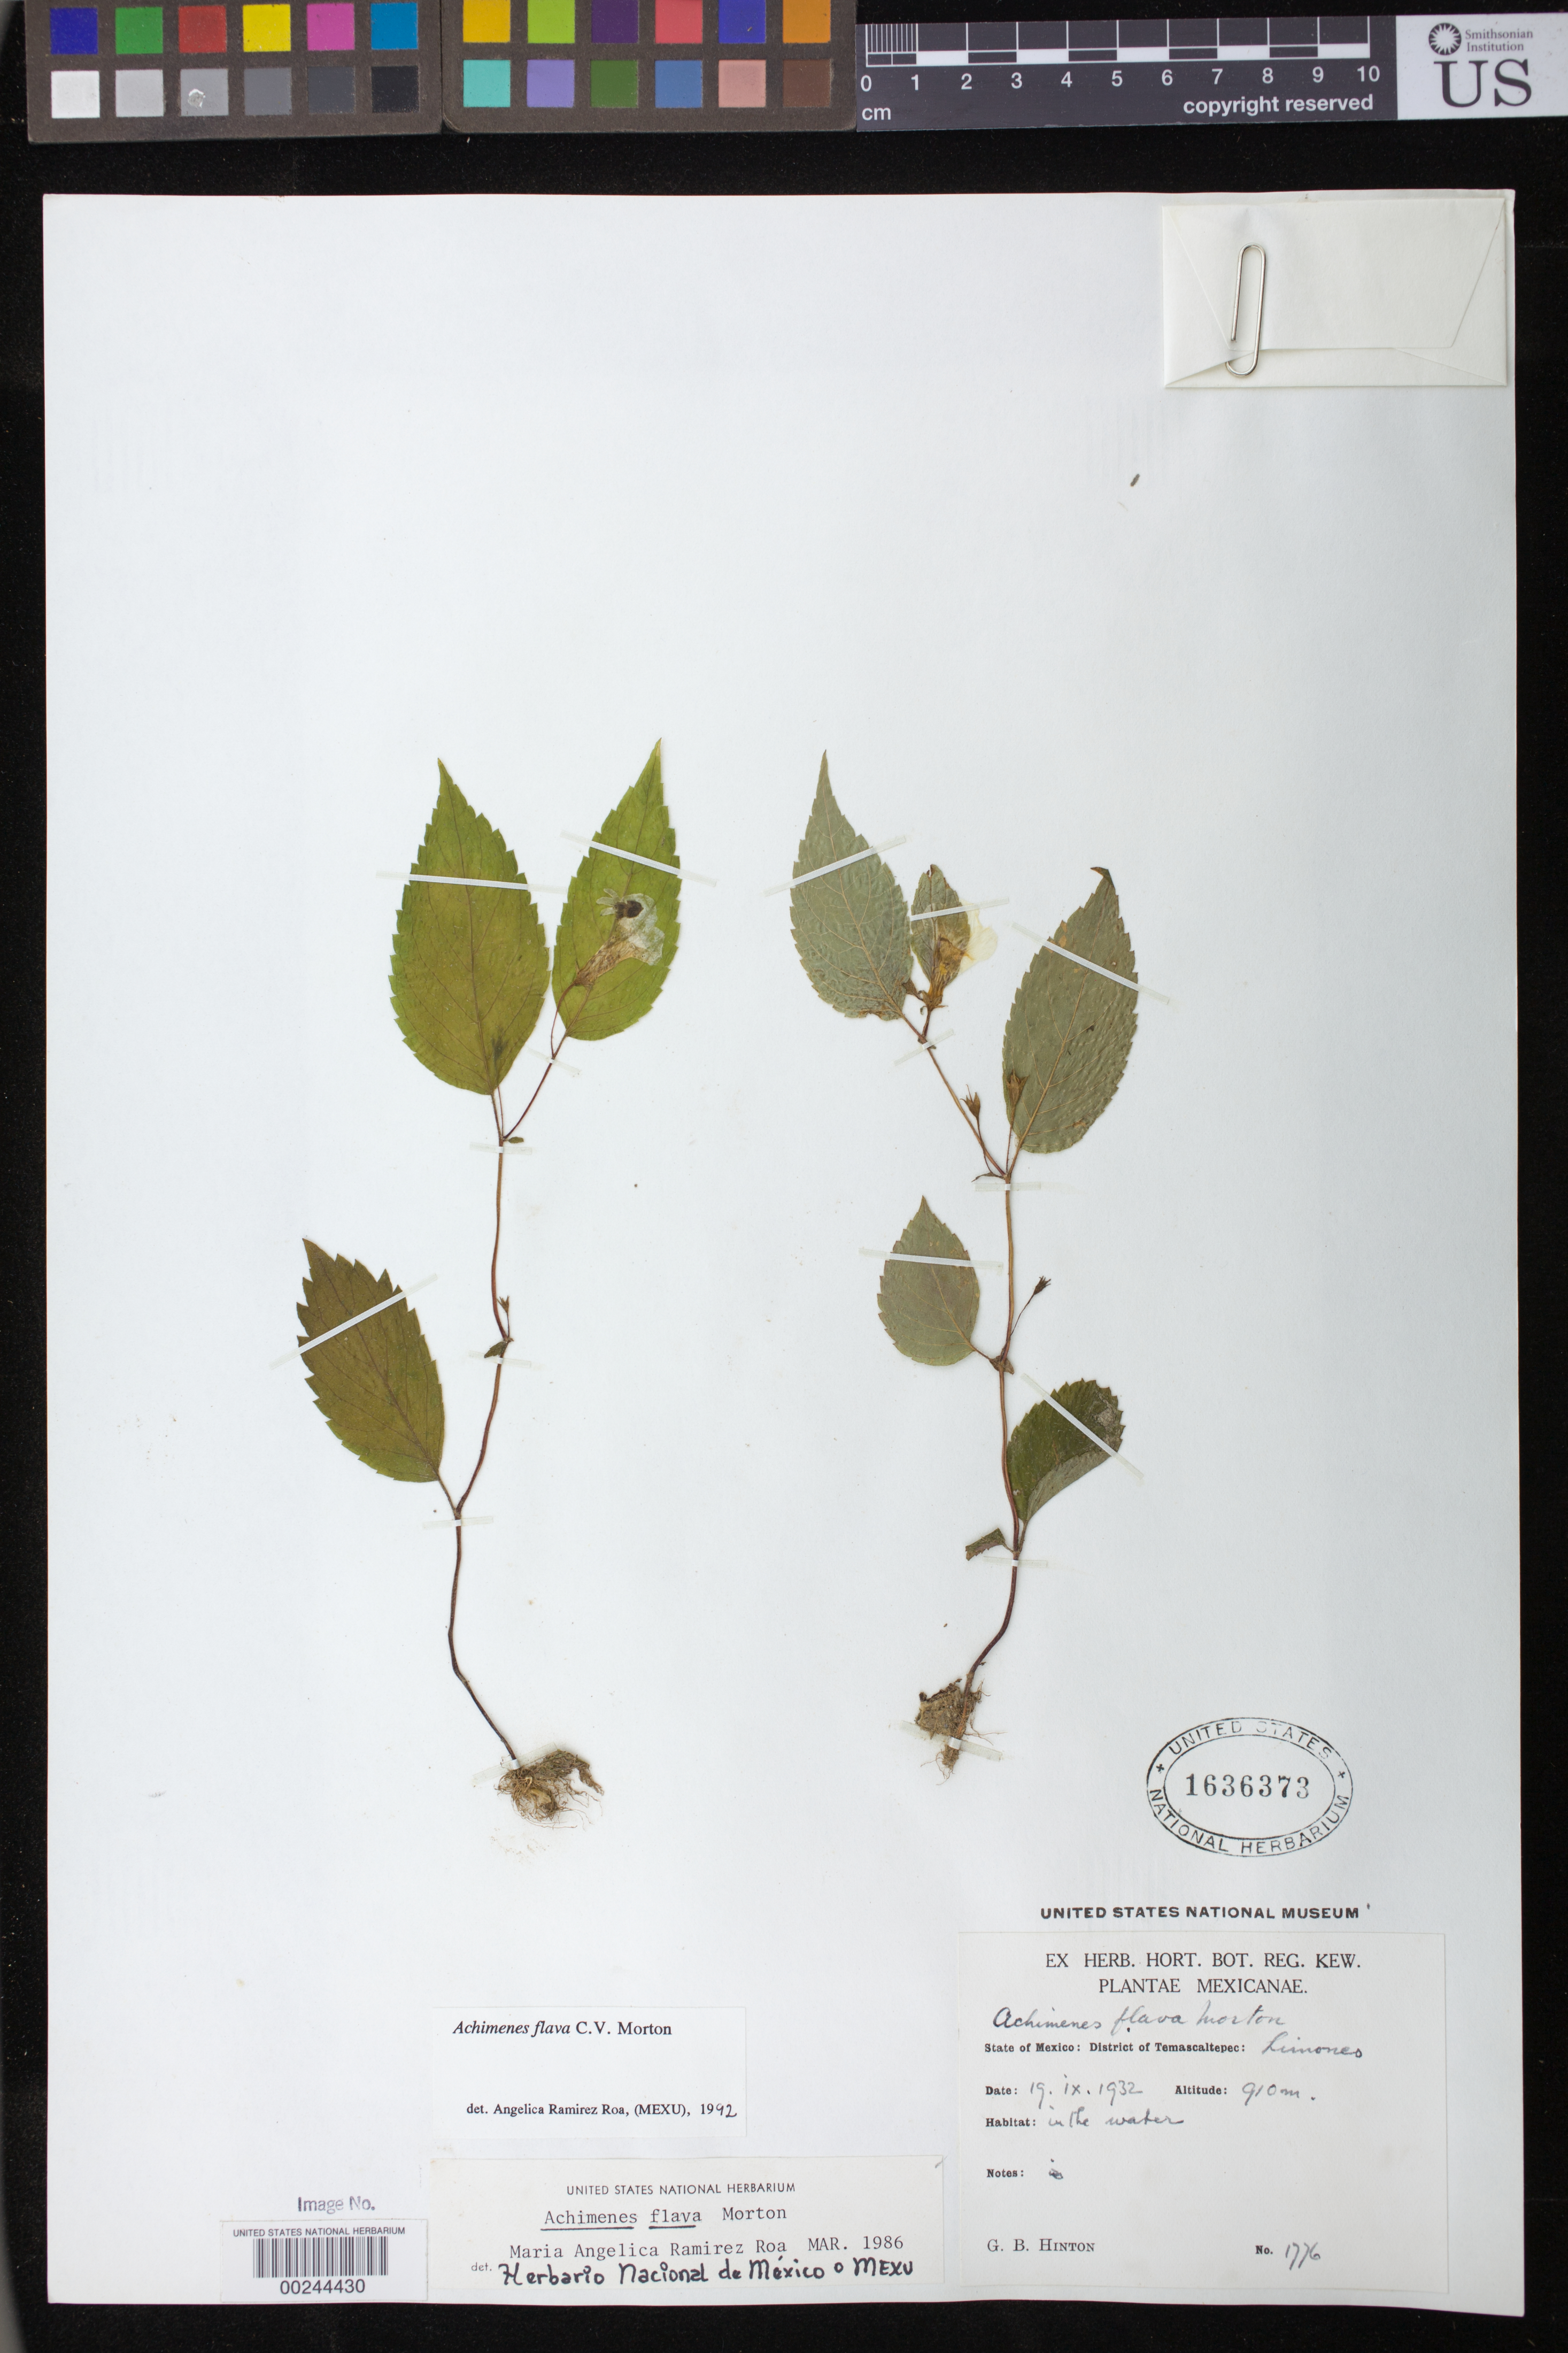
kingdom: Plantae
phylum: Tracheophyta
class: Magnoliopsida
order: Lamiales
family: Gesneriaceae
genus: Achimenes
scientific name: Achimenes flava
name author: C.V. Morton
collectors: G. B. Hinton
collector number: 1776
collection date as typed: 19 Sep 1932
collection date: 1932-09-19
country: Mexico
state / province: México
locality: Temascaltepec Dist. Limones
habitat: In the water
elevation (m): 910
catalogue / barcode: US 1636373